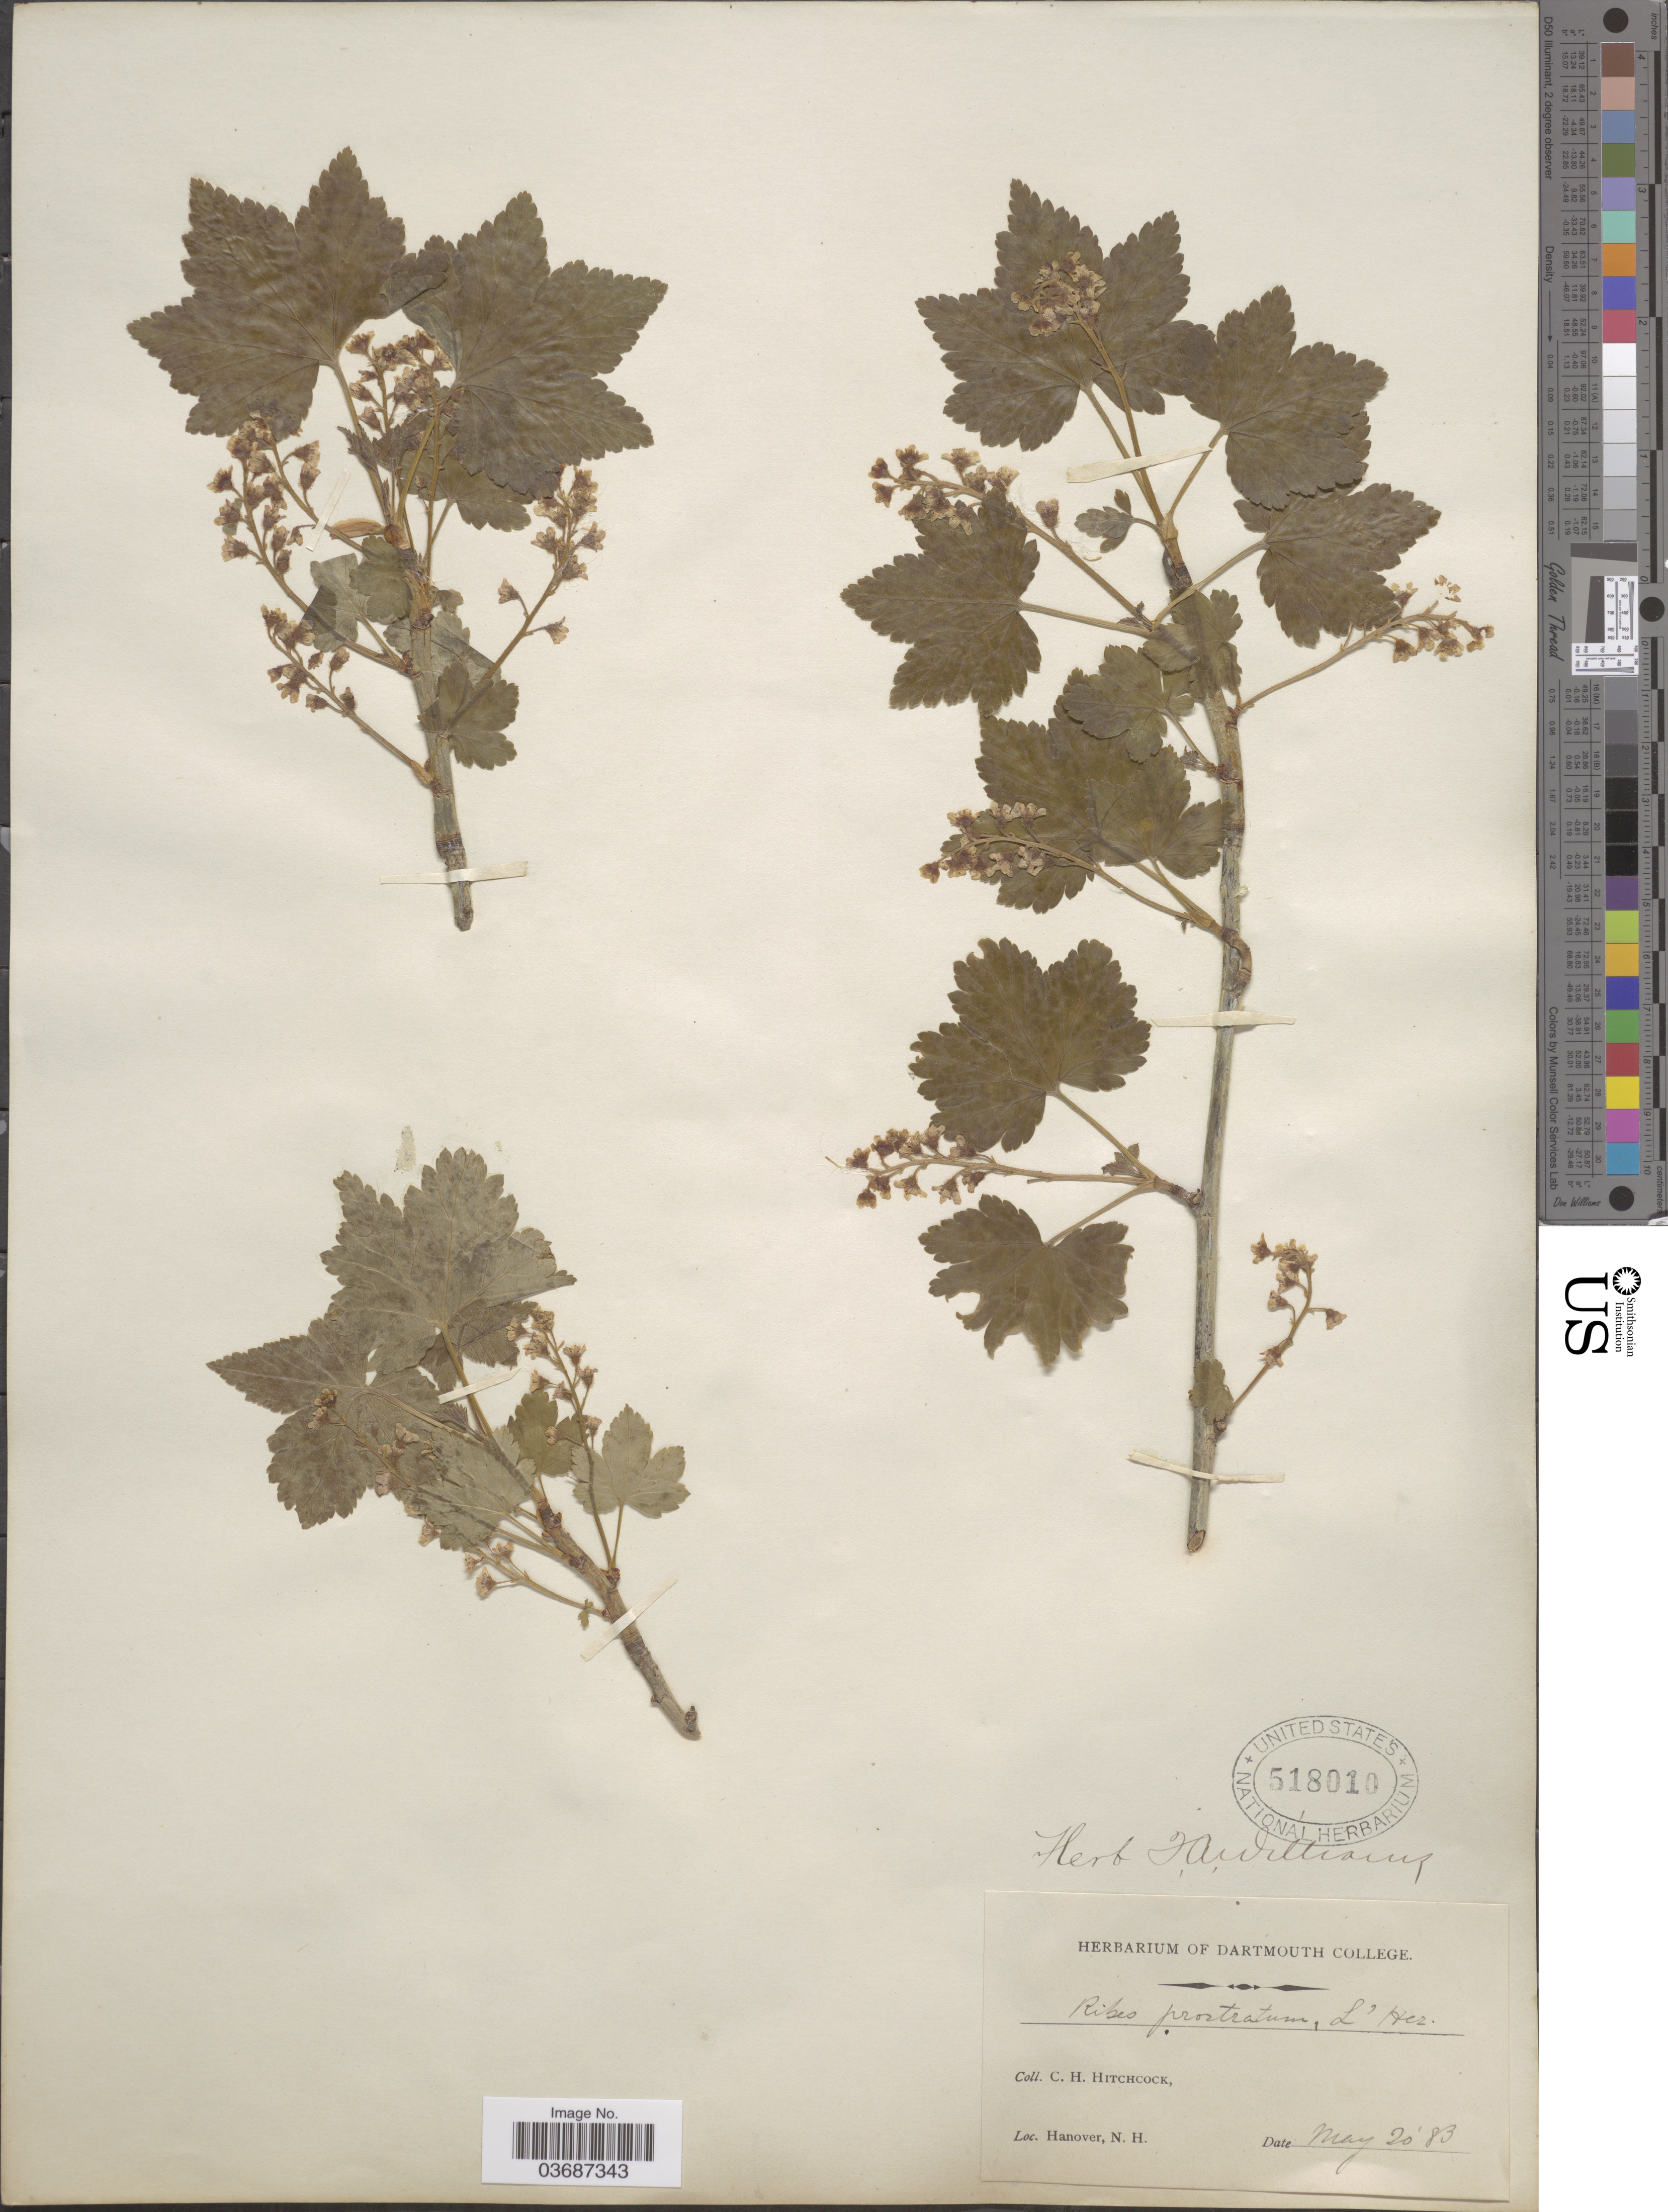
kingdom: Plantae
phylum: Tracheophyta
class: Magnoliopsida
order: Saxifragales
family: Grossulariaceae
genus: Ribes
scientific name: Ribes glandulosum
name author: Ruiz & Pav.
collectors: C. Hitchcock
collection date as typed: Transcribed d/m/y: 20/5/83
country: United States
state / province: New Hampshire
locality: Hanover.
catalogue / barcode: US 518010